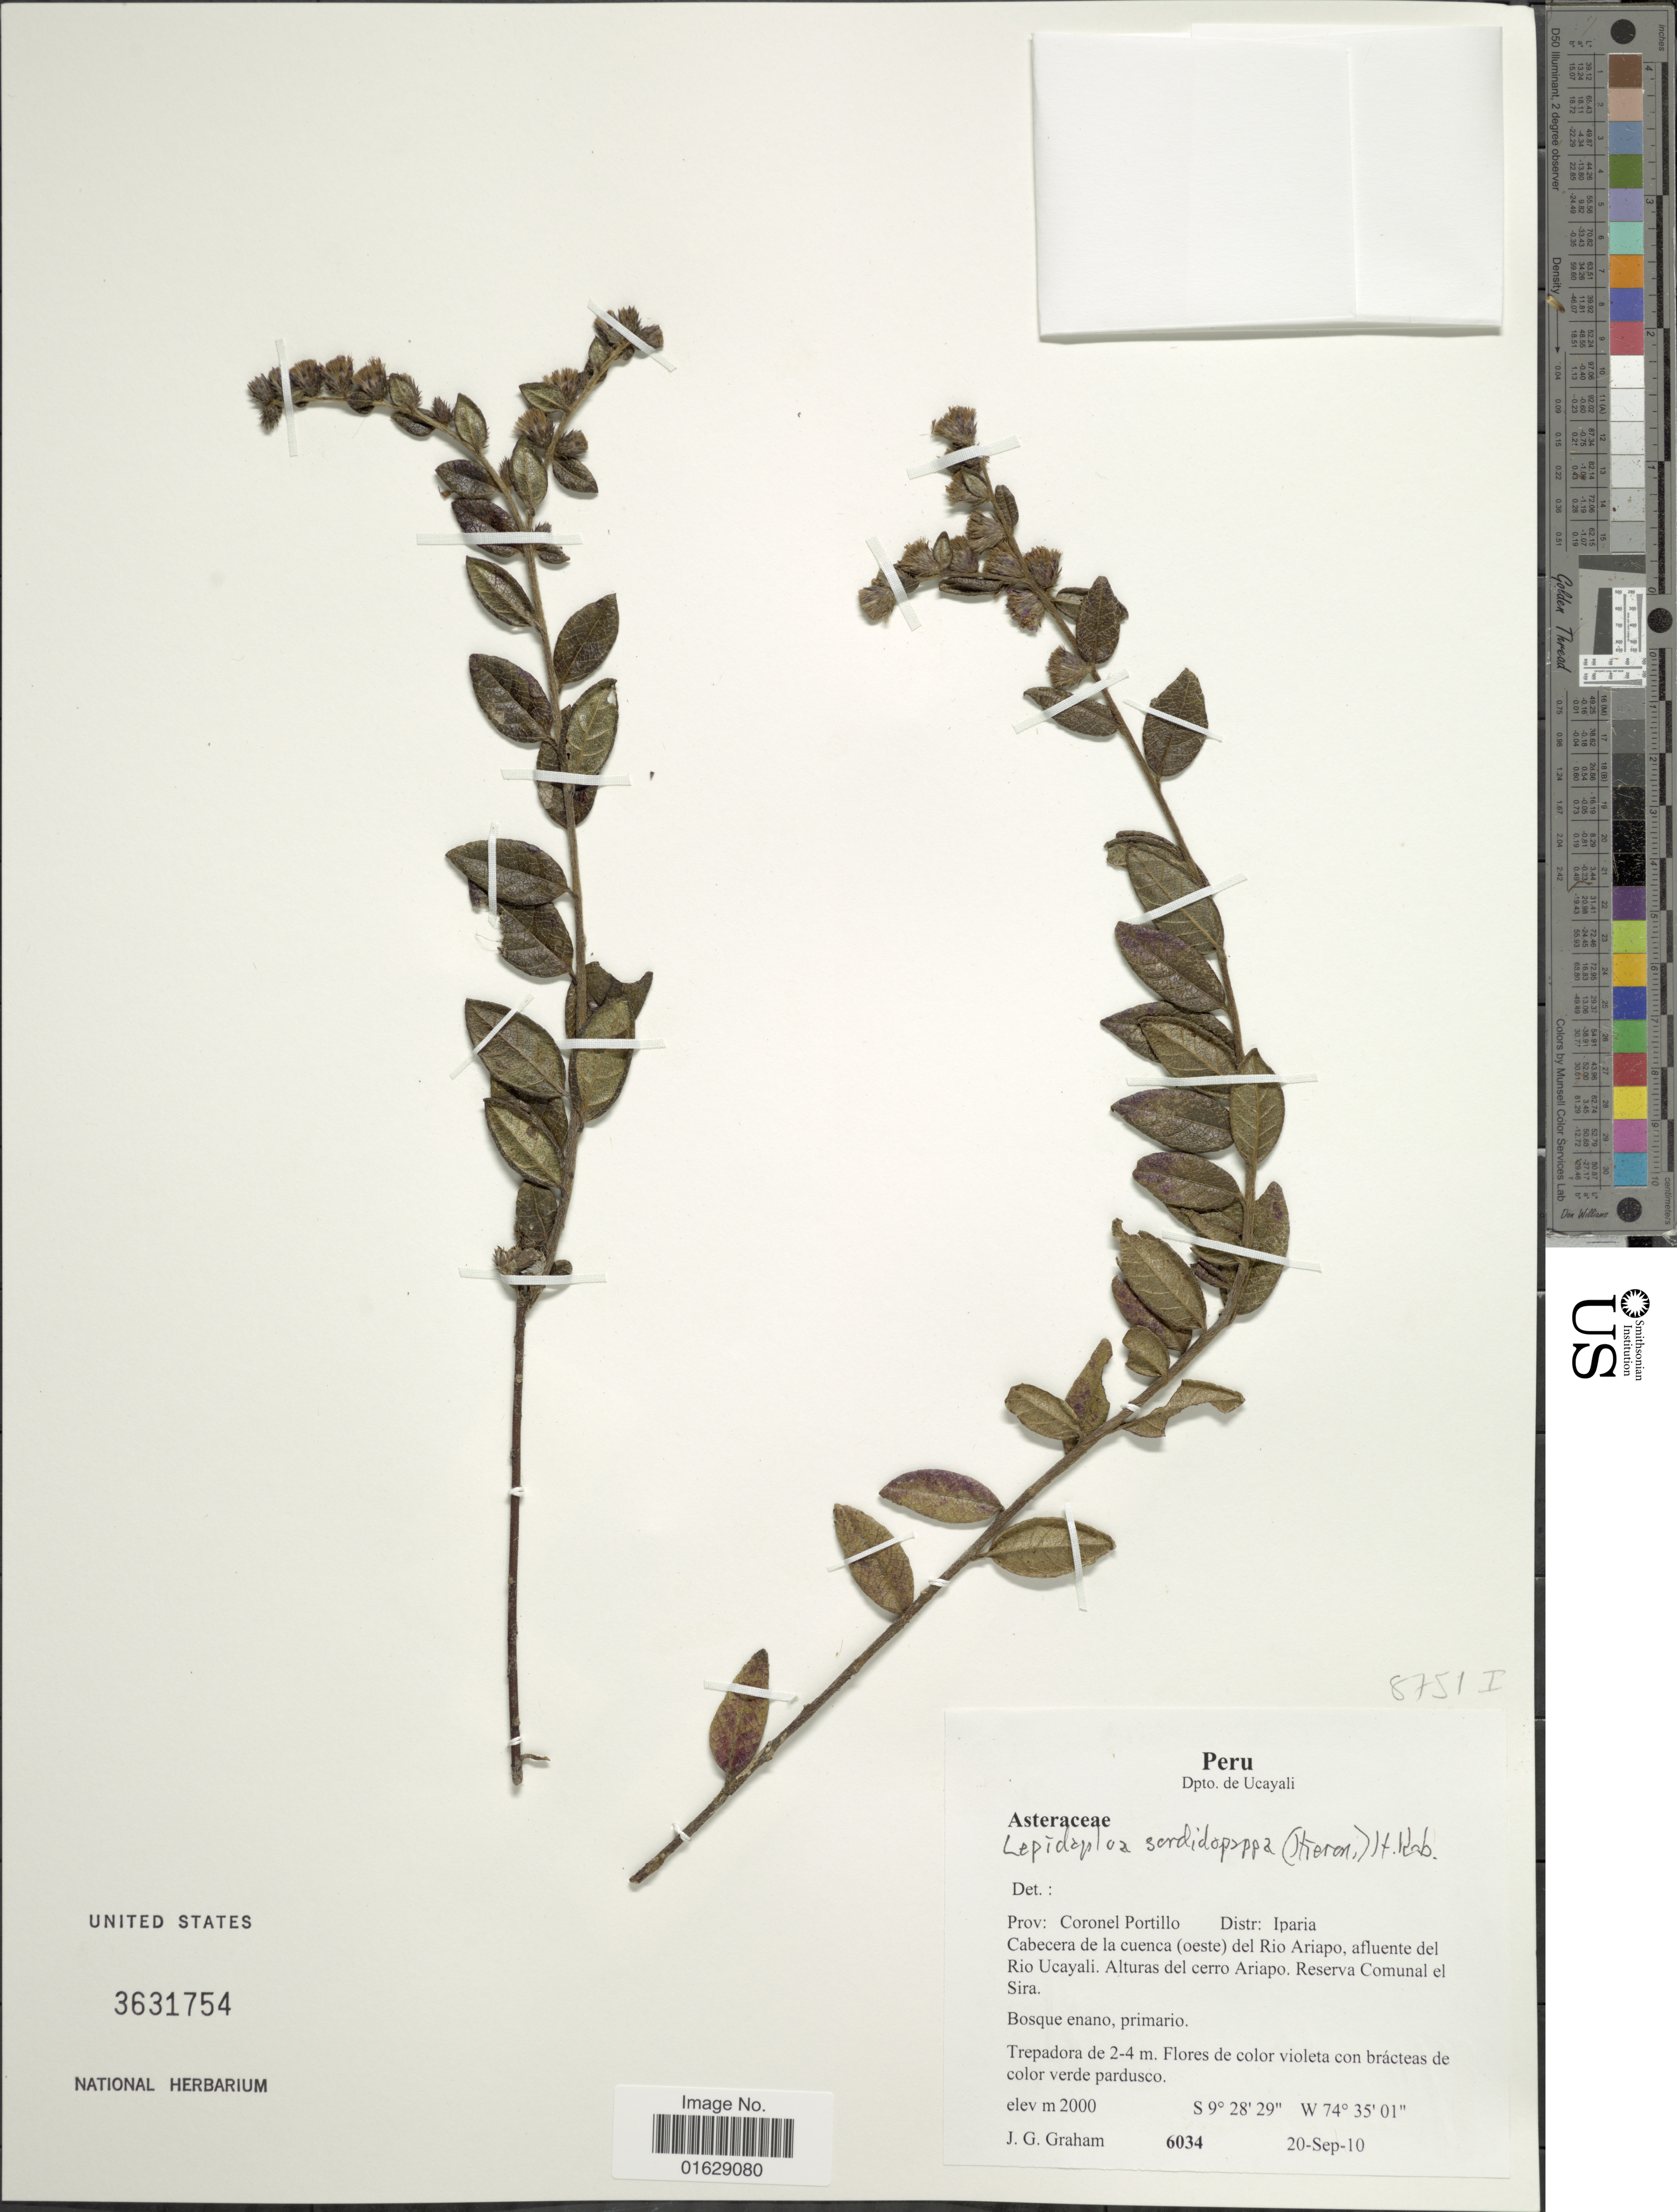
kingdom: Plantae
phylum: Tracheophyta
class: Magnoliopsida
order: Asterales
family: Asteraceae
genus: Lepidaploa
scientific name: Lepidaploa sordidopapposa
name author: (Hieron.) H. Rob.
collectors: J. Graham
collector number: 6034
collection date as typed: Transcribed d/m/y: 20/9/10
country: Peru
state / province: Ucayali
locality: Dpto. de Ucayali. Coronel Portillo. Distr: Iparia. Cabecera de la cuenca (oeste) del Rio Ariapo, afluente del Rio Ucayali. Alturas del cerro Ariapo. Reserva Comunal el Sira.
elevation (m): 2000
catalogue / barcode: US 3631754